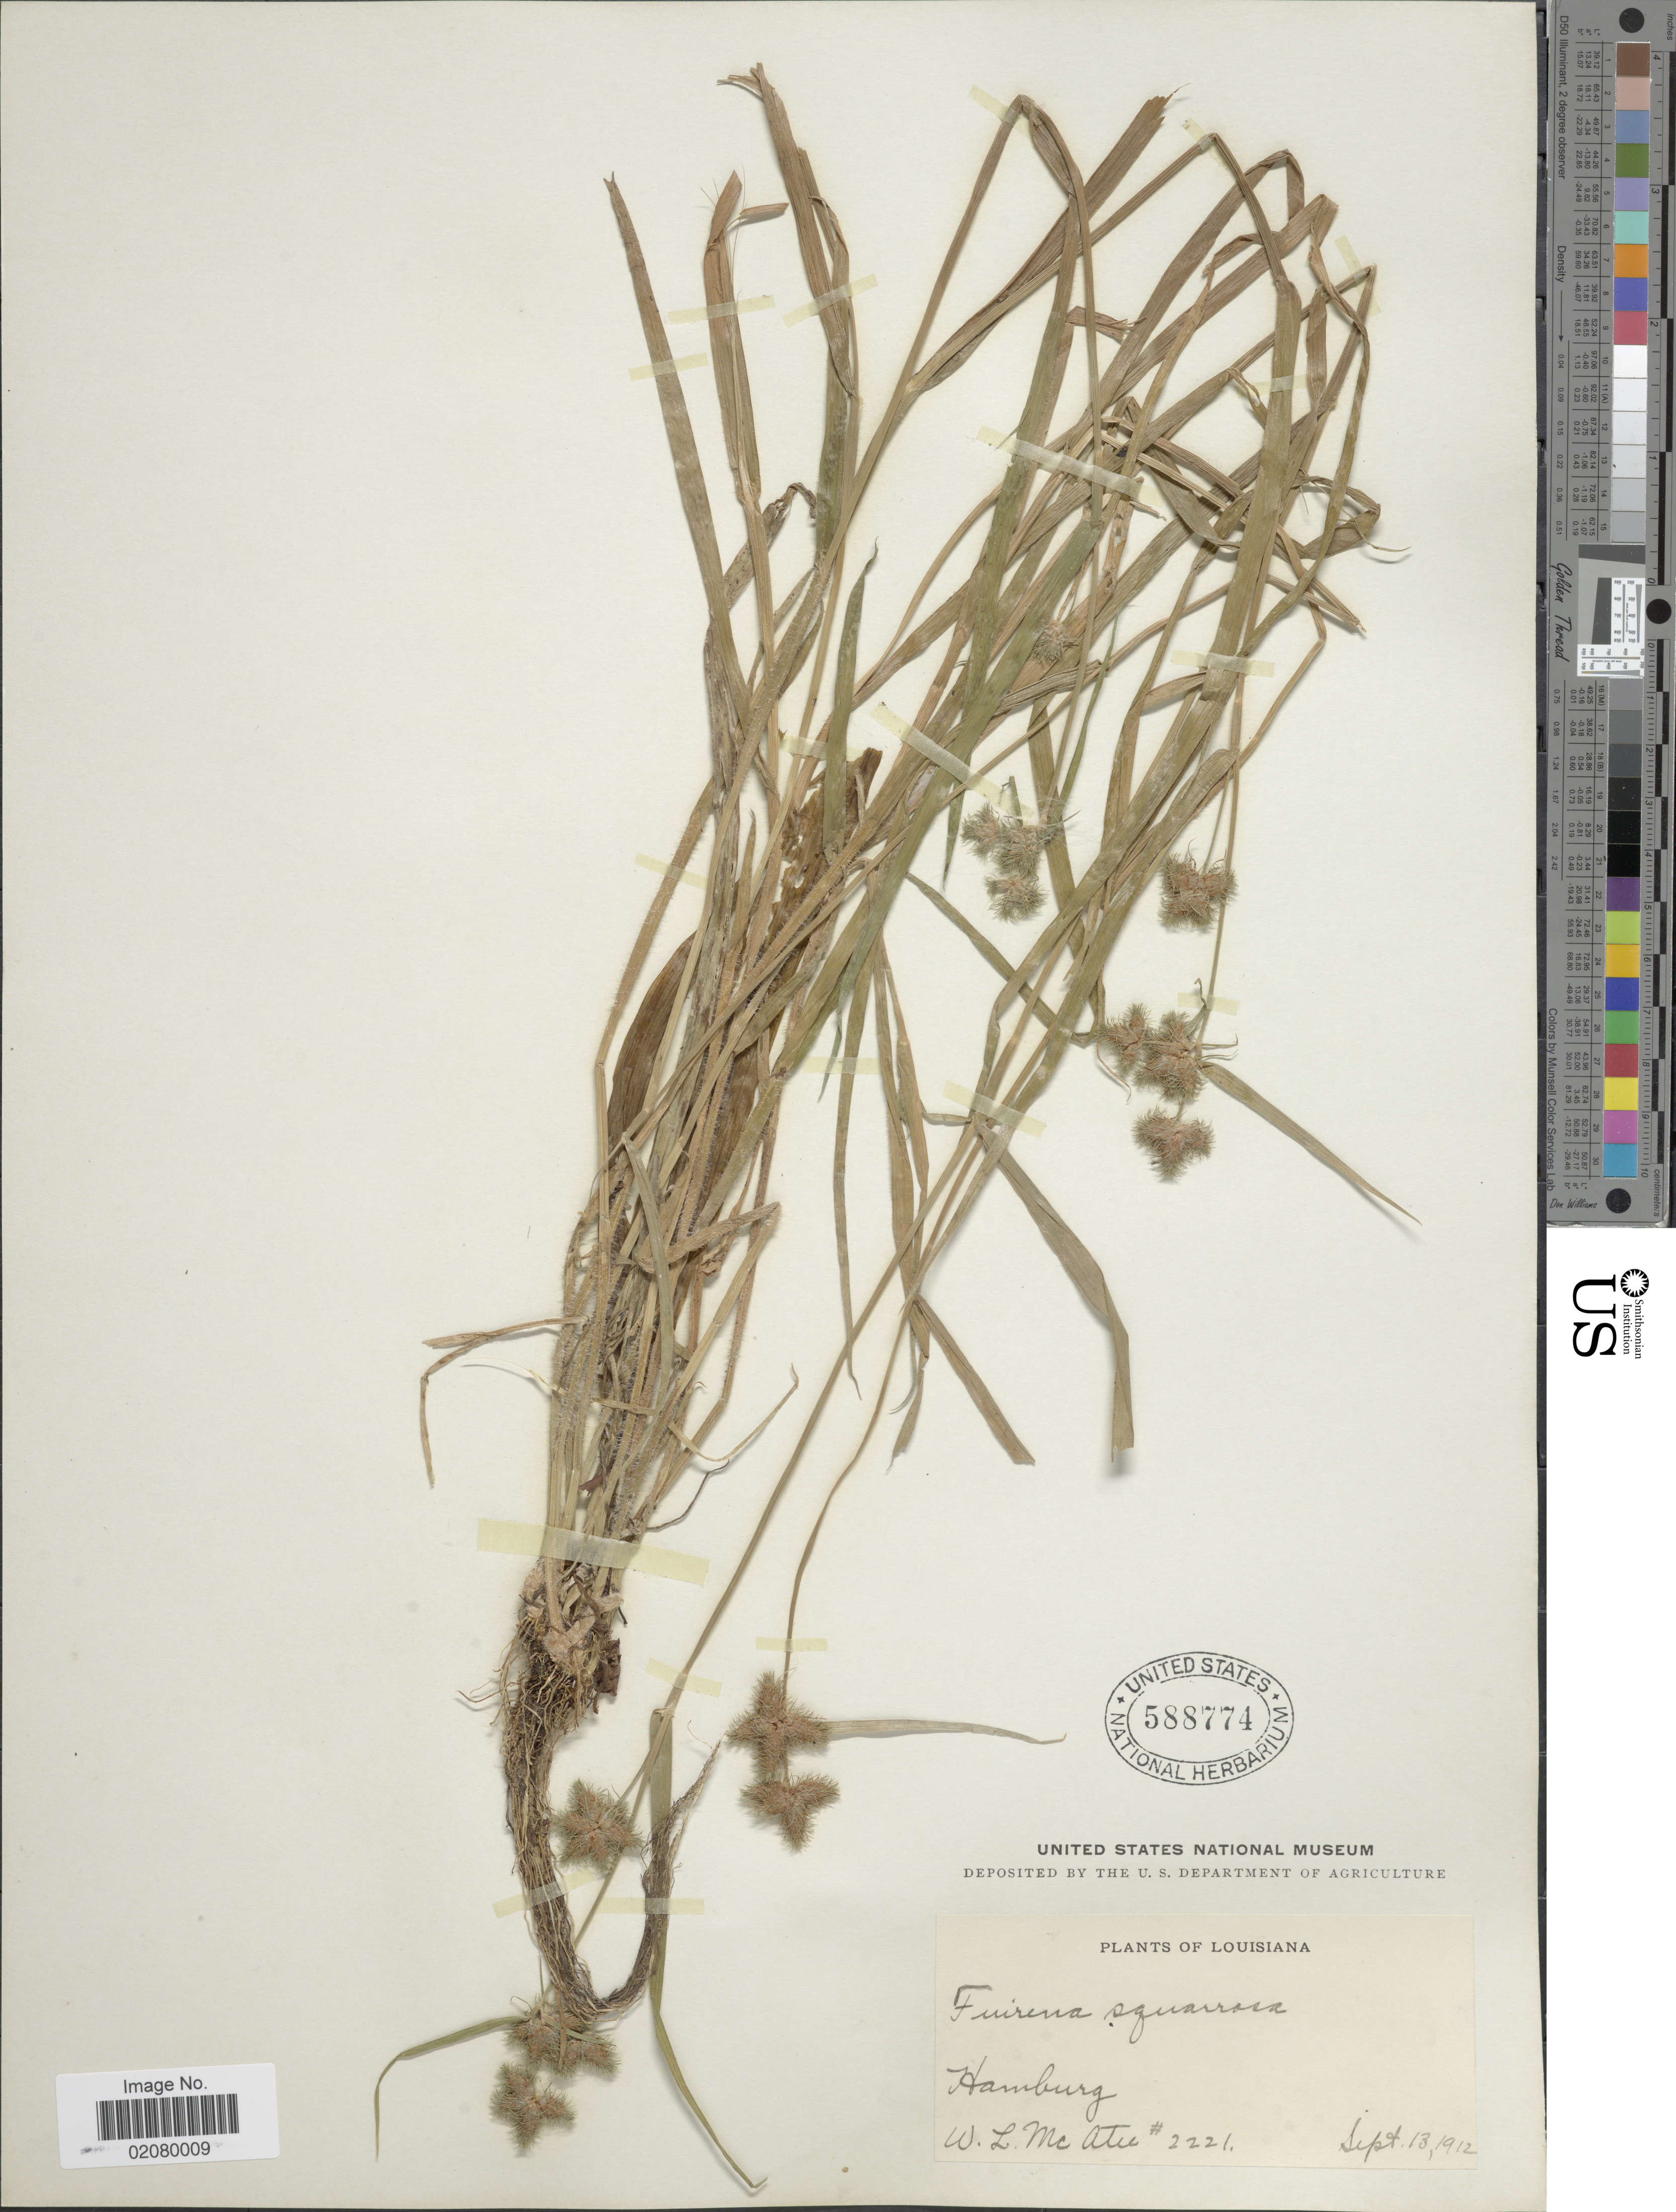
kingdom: Plantae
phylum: Tracheophyta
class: Liliopsida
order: Poales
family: Cyperaceae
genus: Fuirena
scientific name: Fuirena squarrosa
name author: Michx.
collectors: W. McAtee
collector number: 2221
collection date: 1912-09-13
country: United States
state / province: Louisiana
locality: Hamburg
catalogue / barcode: US 588774